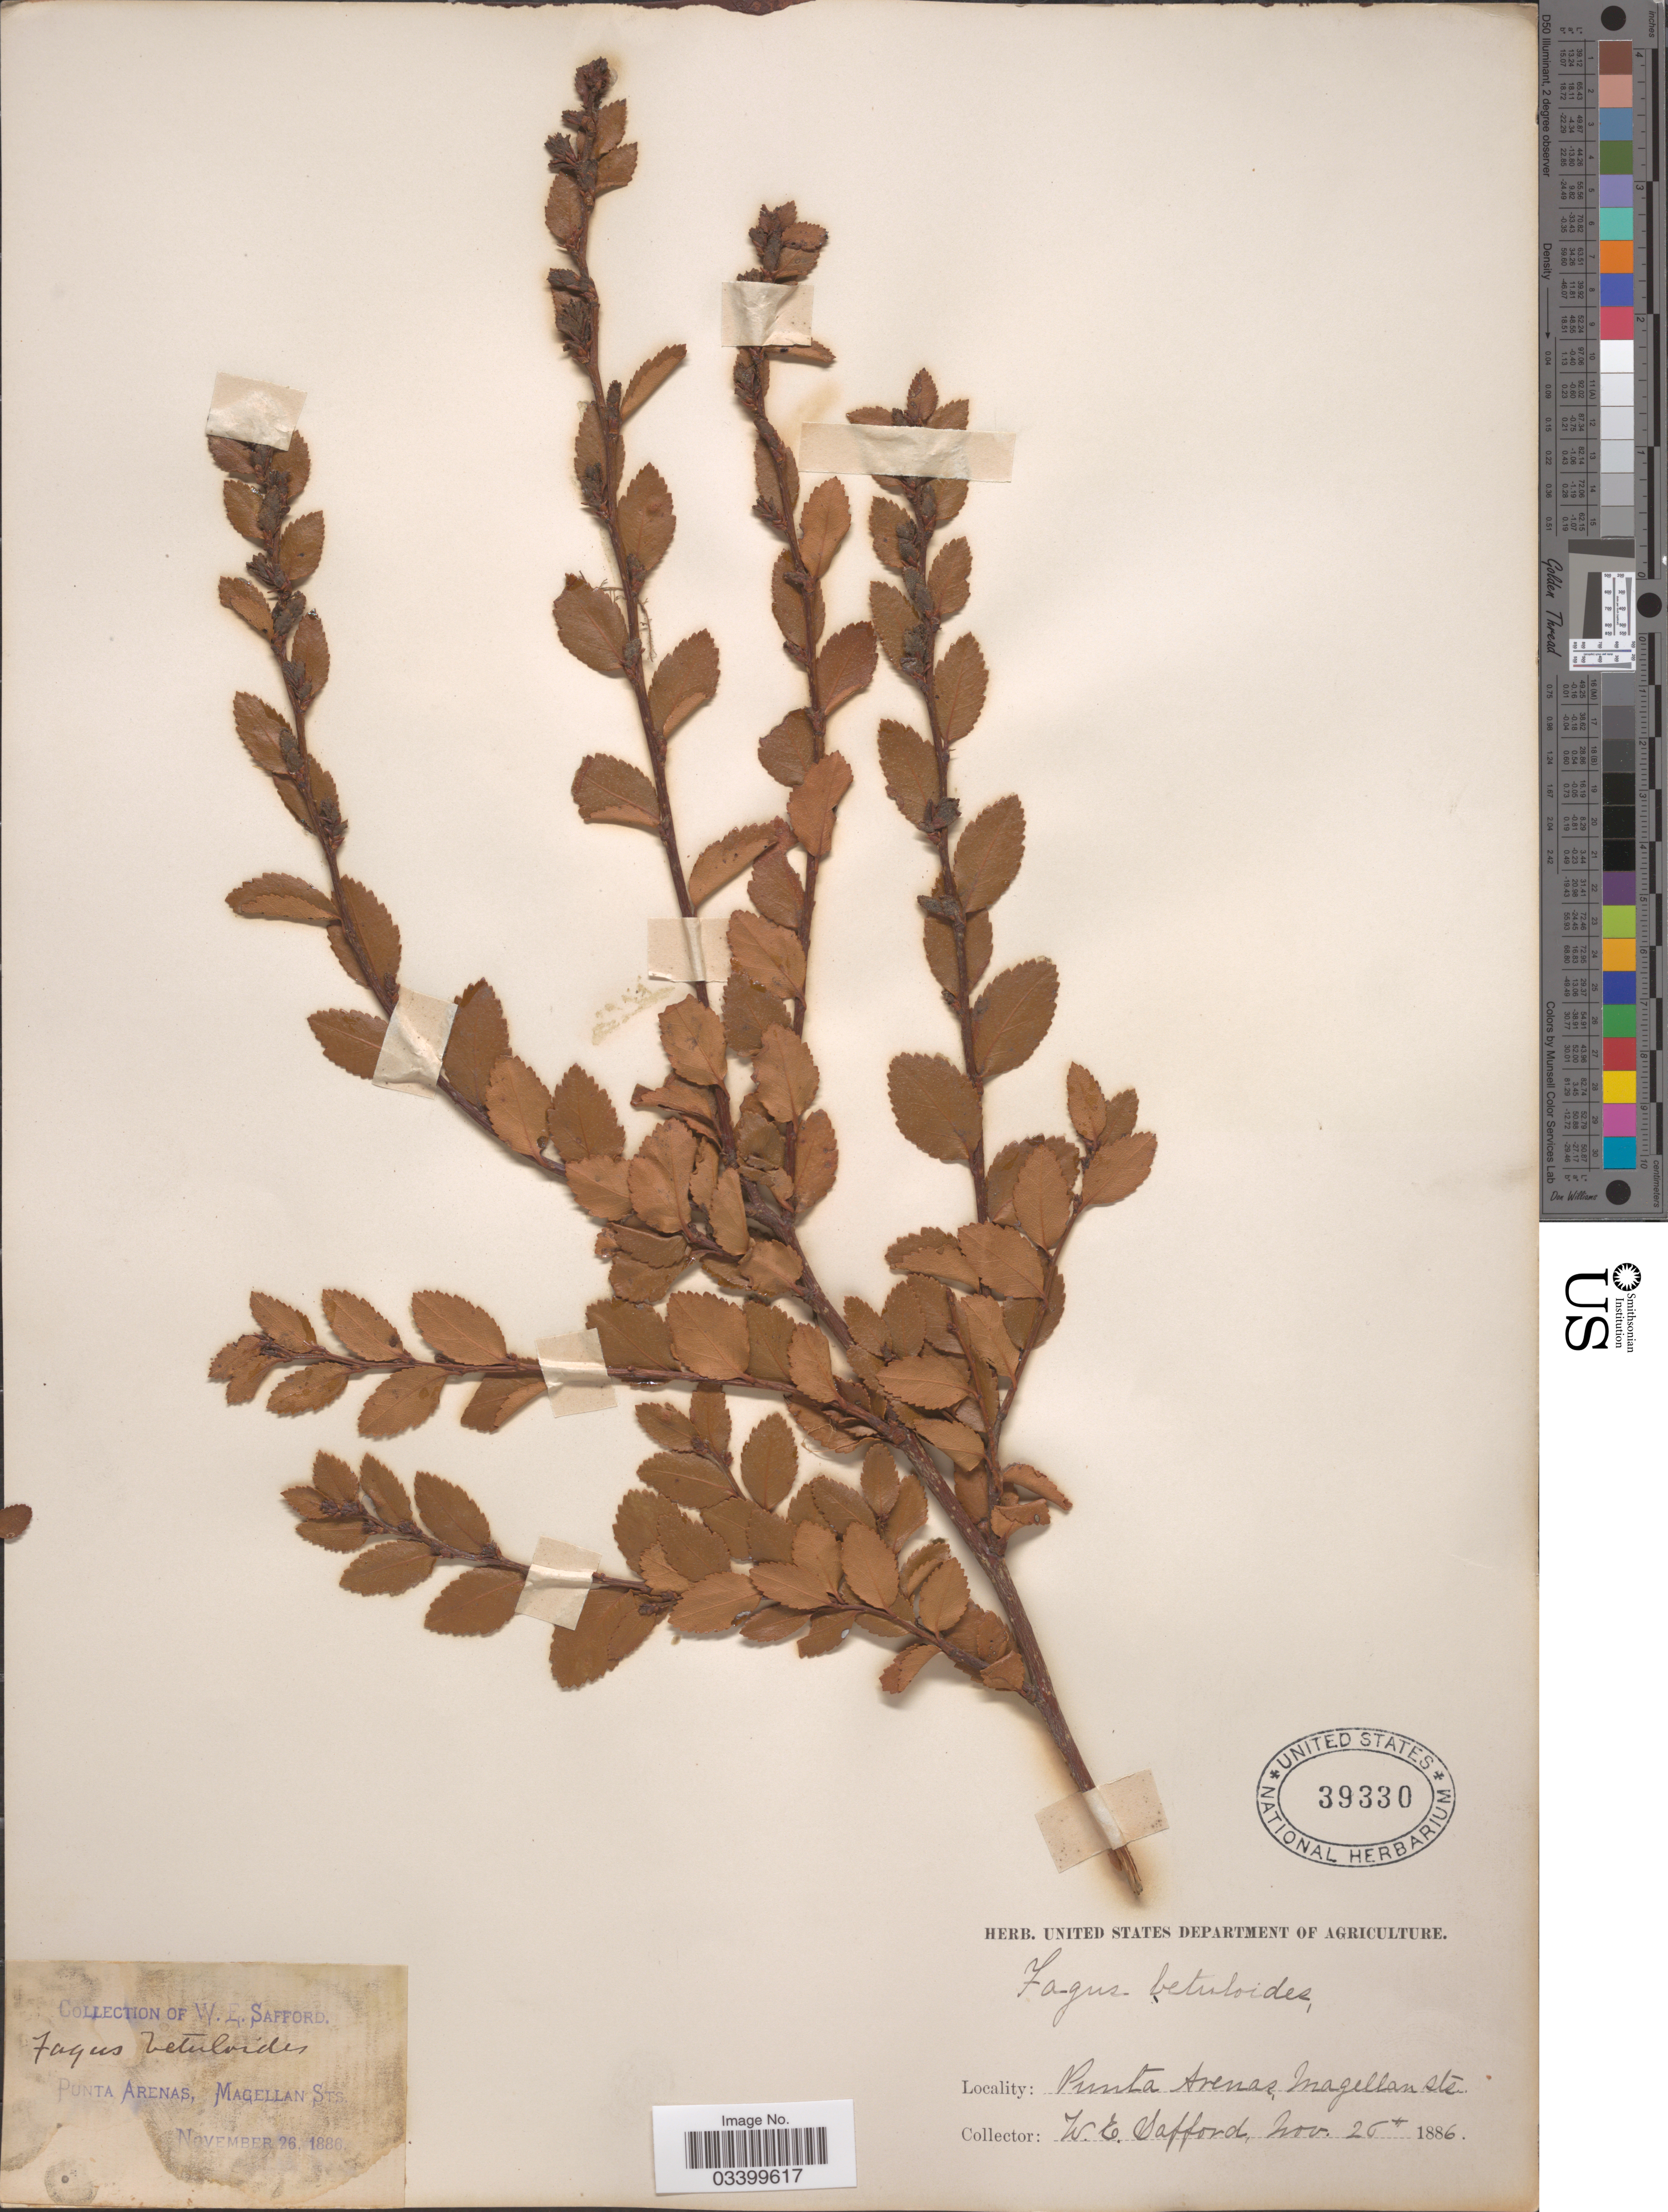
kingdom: Plantae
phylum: Tracheophyta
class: Magnoliopsida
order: Fagales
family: Nothofagaceae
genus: Nothofagus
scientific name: Nothofagus betuloides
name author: (Mirb.) Oerst.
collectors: W. E. Safford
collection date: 1886-11-26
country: Chile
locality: Punta Arenas, Magellan Sts.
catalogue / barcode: US 39330